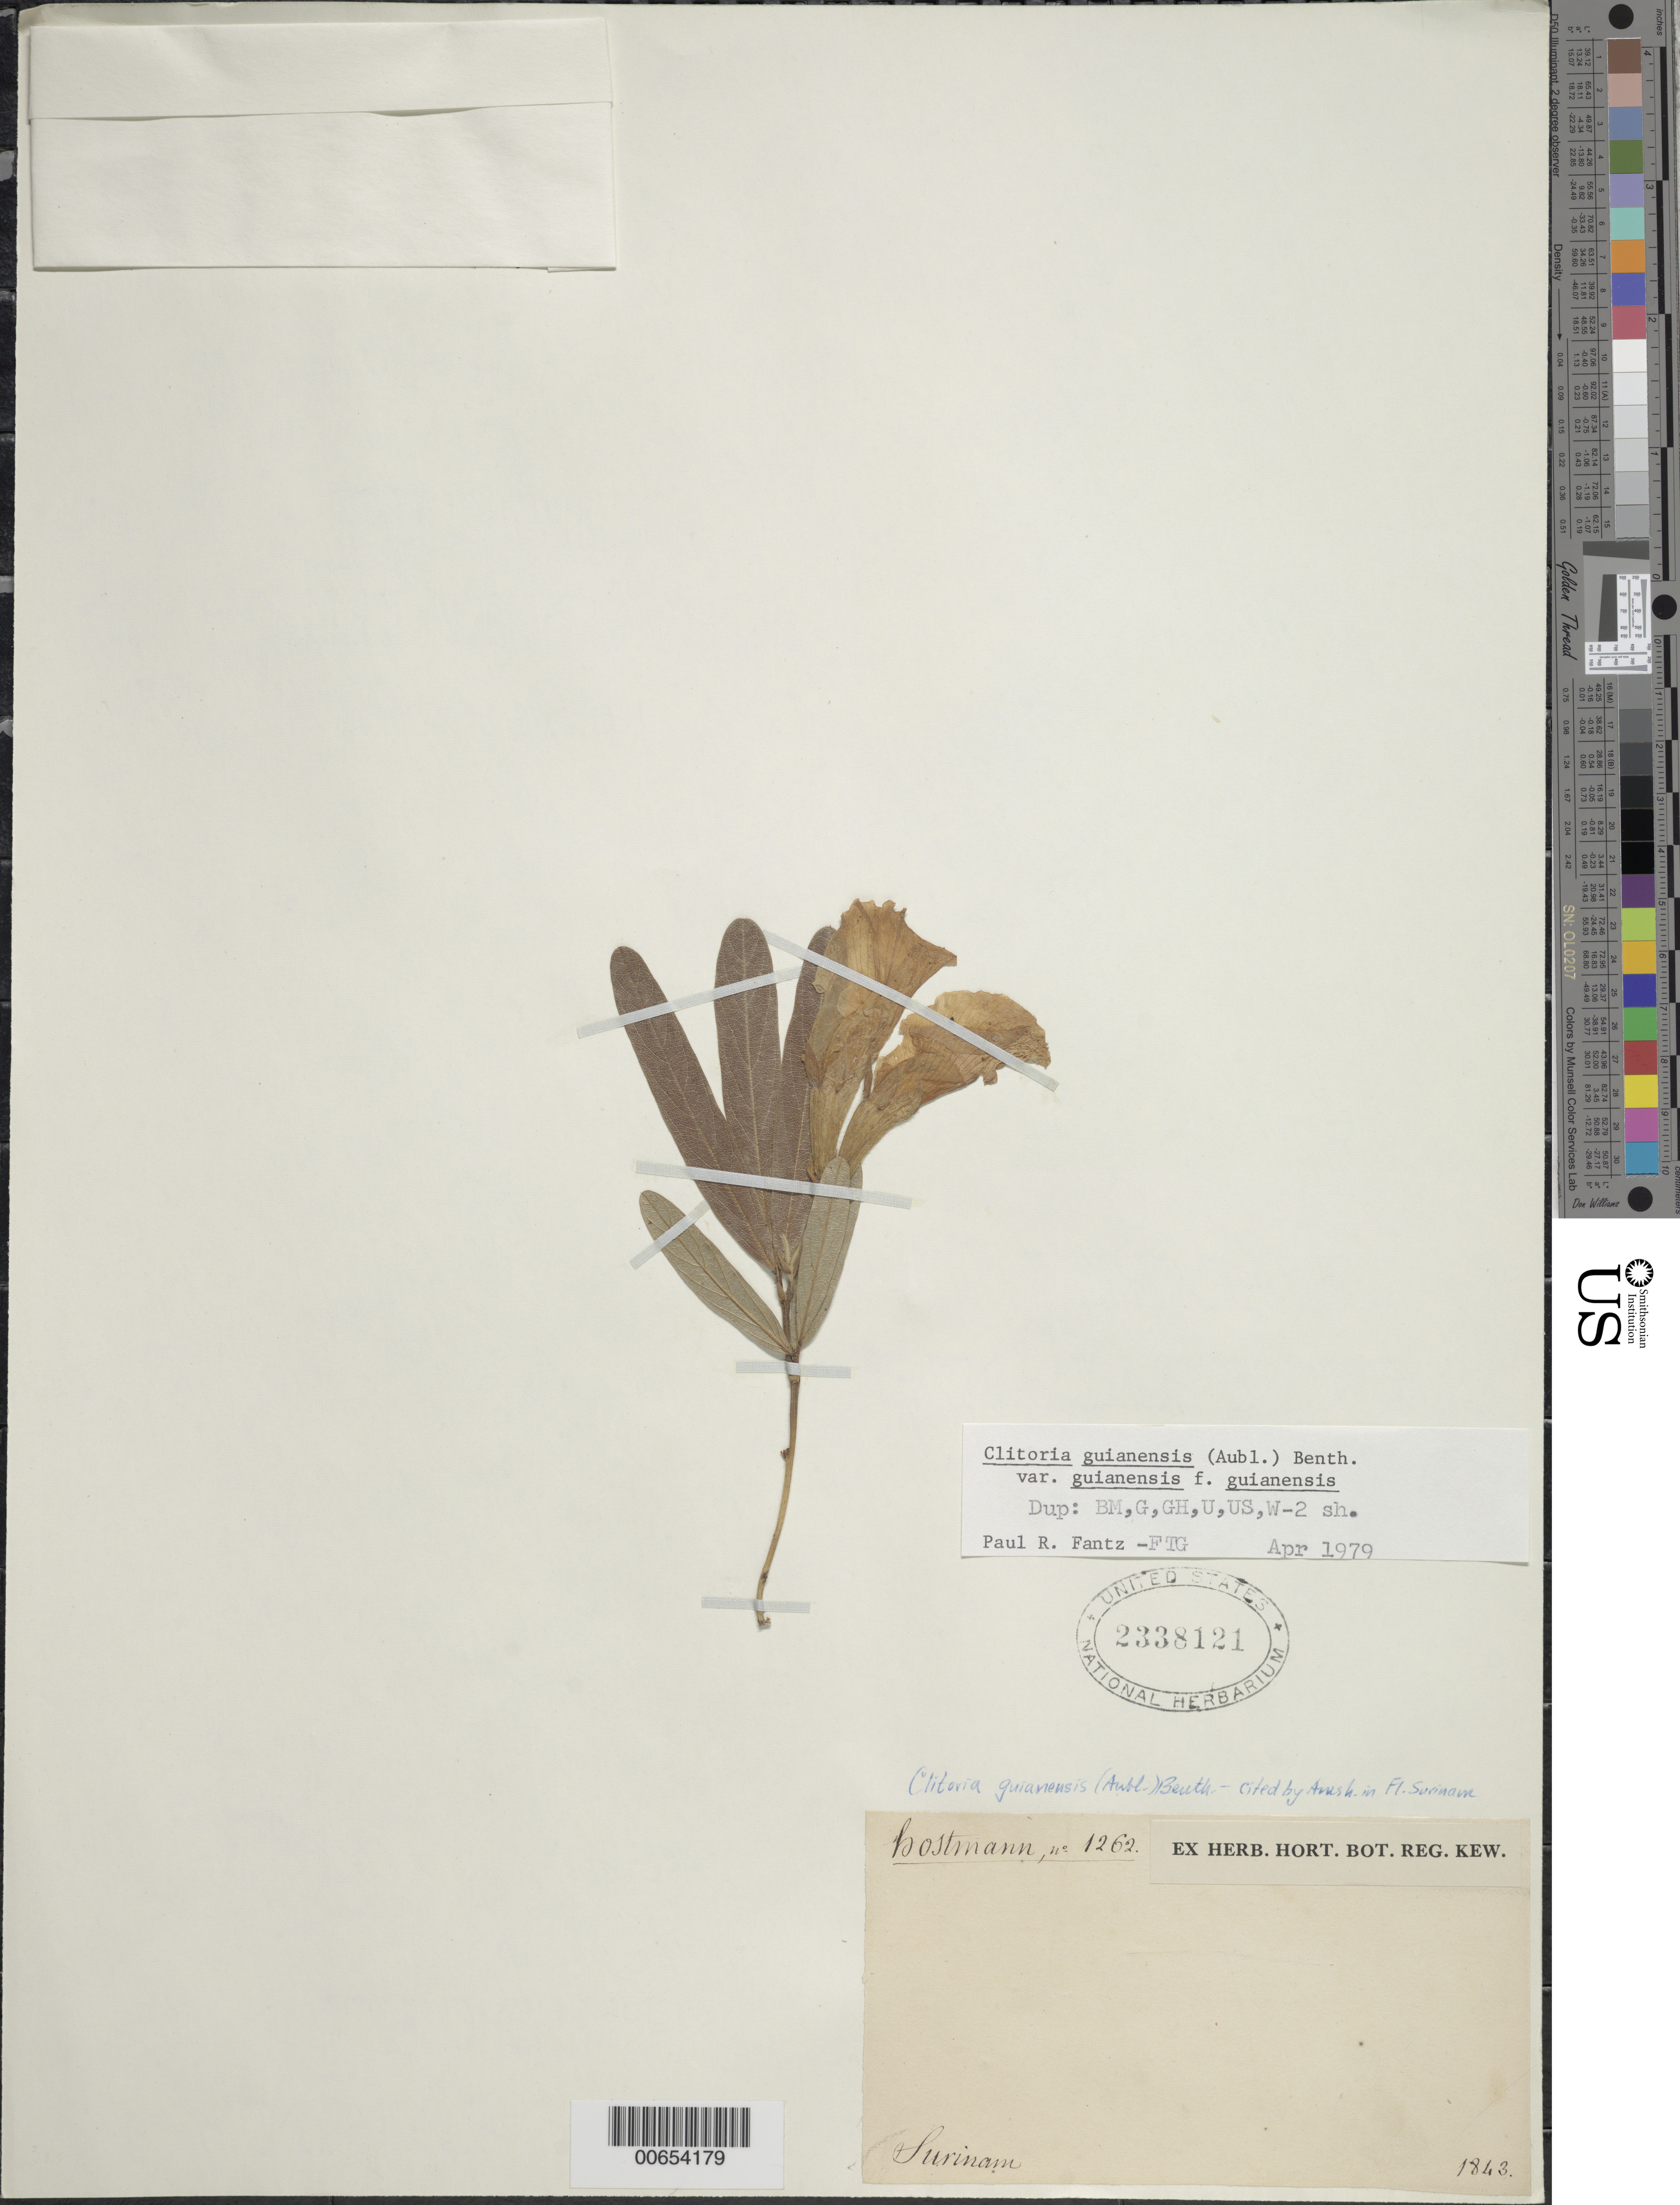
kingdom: Plantae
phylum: Tracheophyta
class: Magnoliopsida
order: Fabales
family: Fabaceae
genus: Clitoria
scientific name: Clitoria guianensis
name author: (Aubl.) Benth.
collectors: F. Hostmann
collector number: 1262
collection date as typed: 1843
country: Suriname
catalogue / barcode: US 2338121